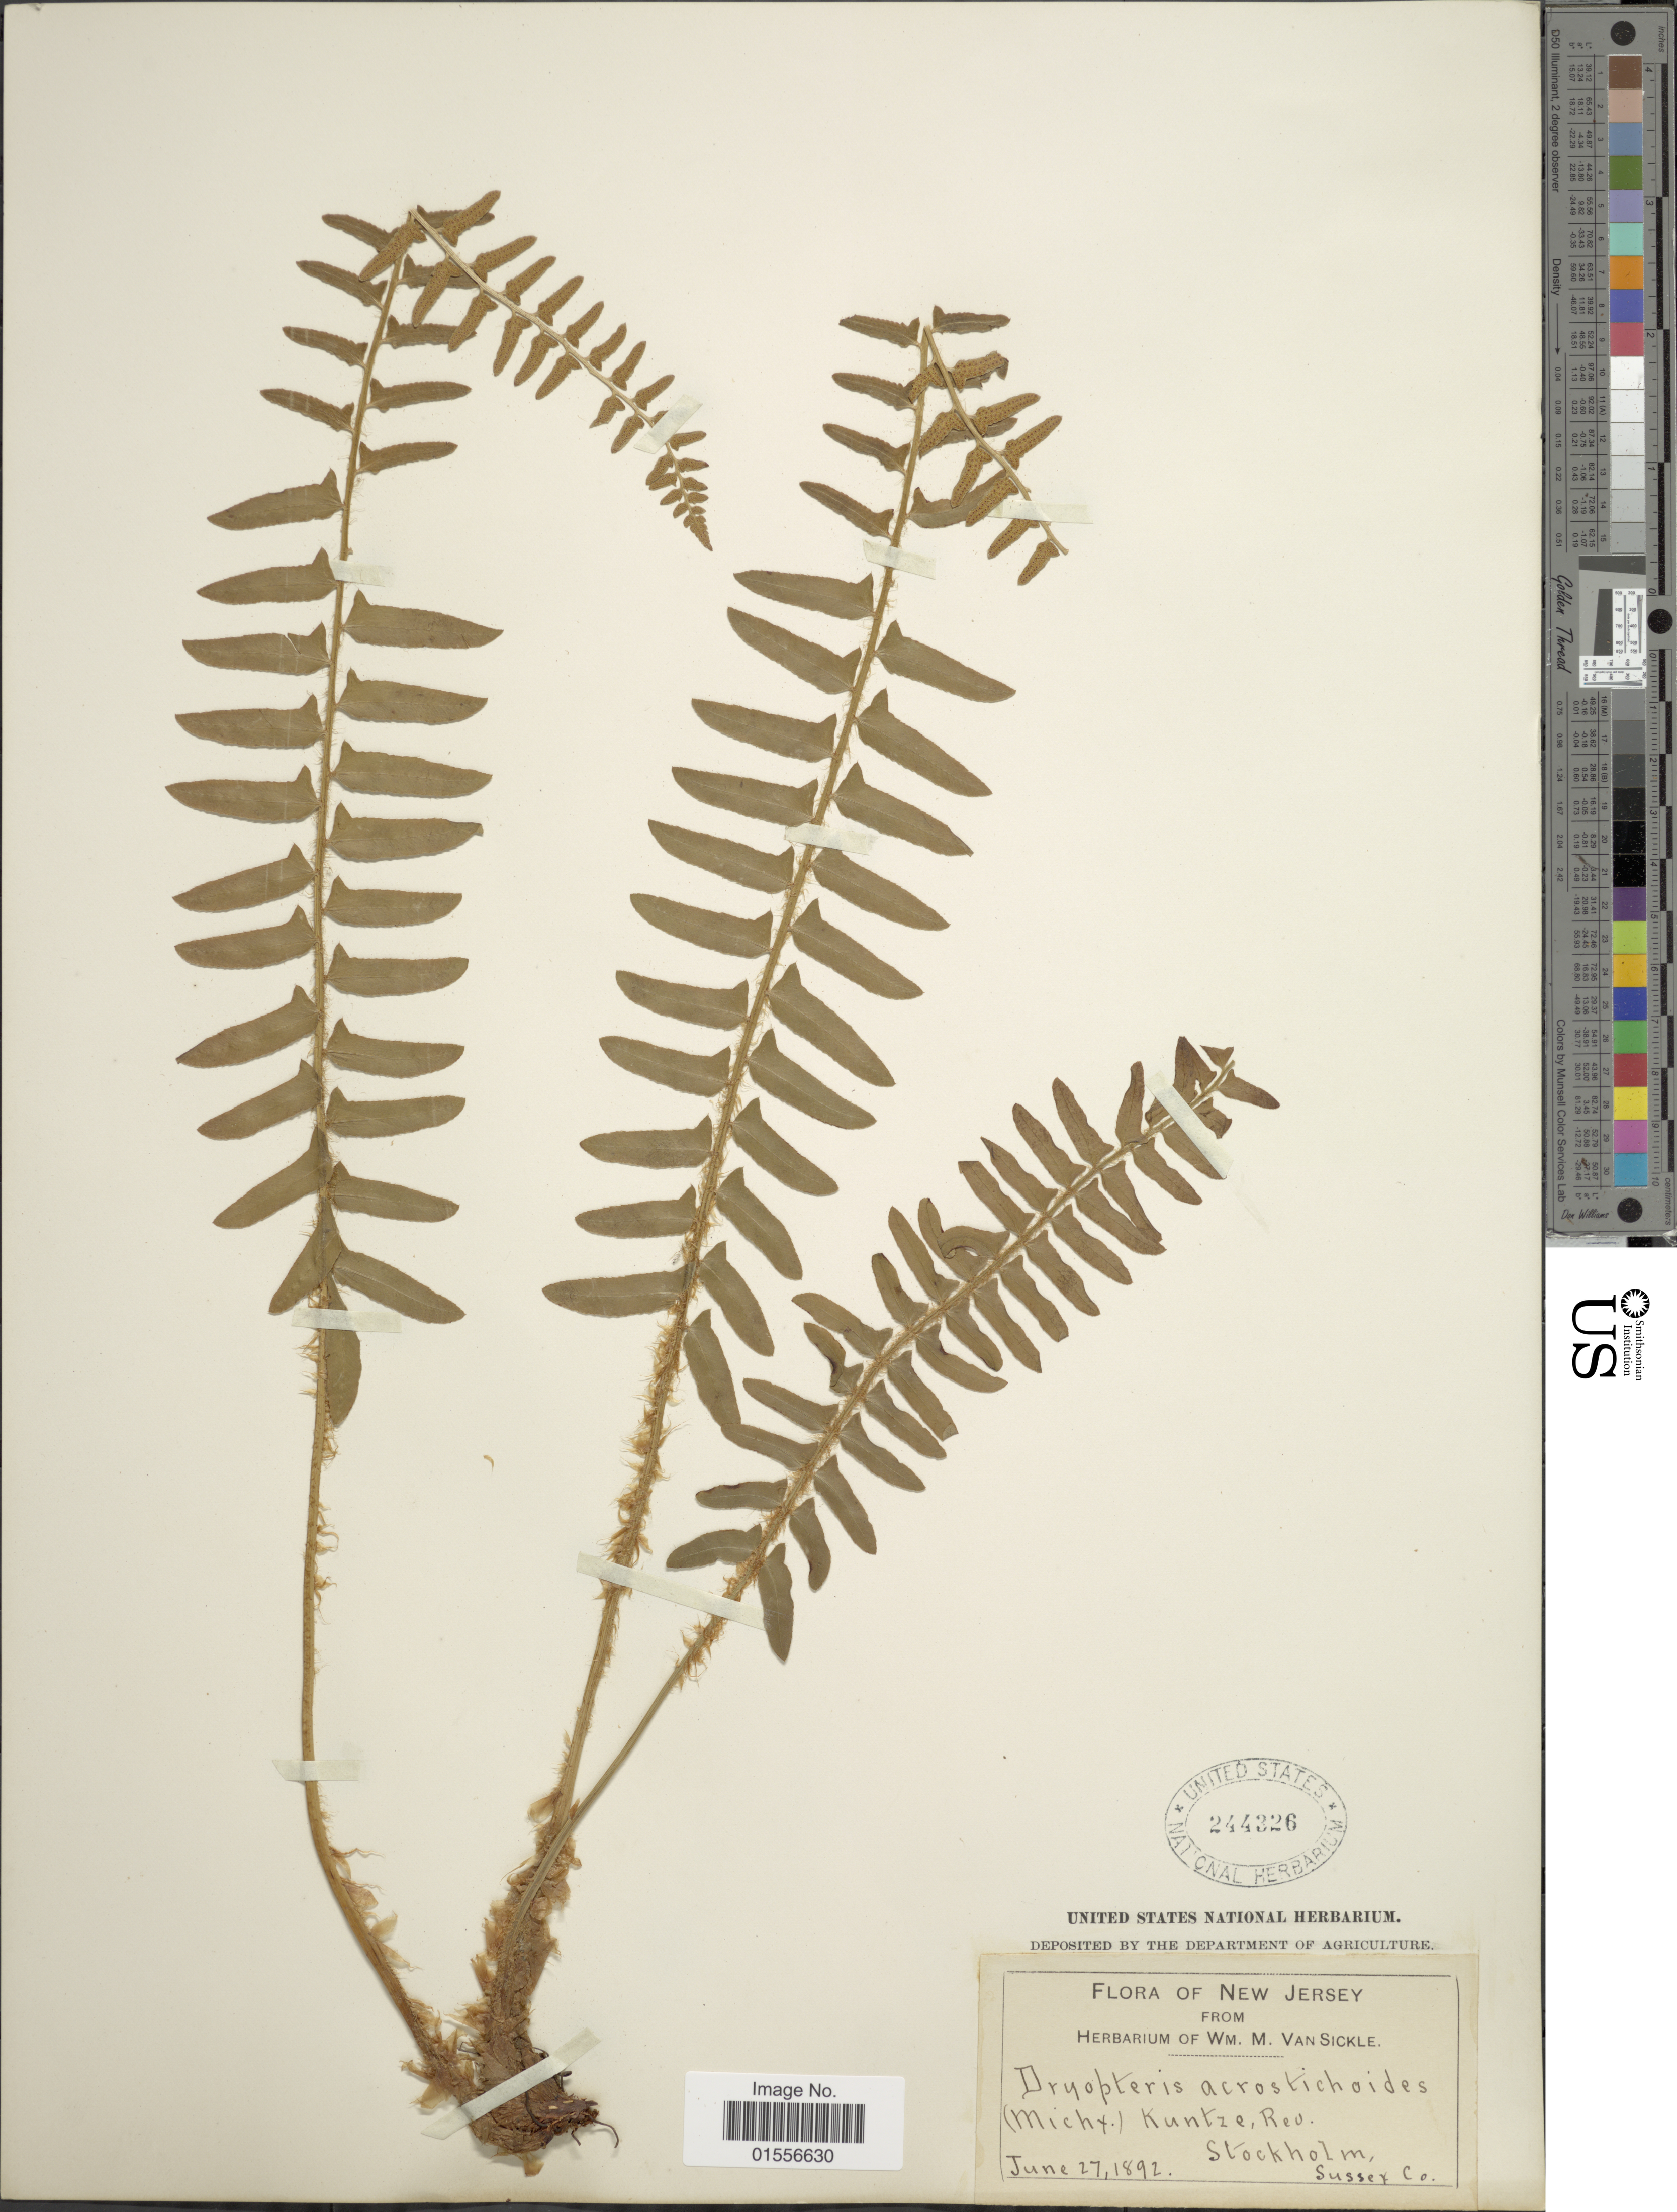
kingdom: Plantae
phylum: Tracheophyta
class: Polypodiopsida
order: Polypodiales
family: Dryopteridaceae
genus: Polystichum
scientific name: Polystichum acrostichoides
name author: (Michx.) Schott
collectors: ex herb. Wm. M. Van Sickle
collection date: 1892-06-27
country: United States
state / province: New Jersey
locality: Stockholm, Sussey Co.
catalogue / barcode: US 244326